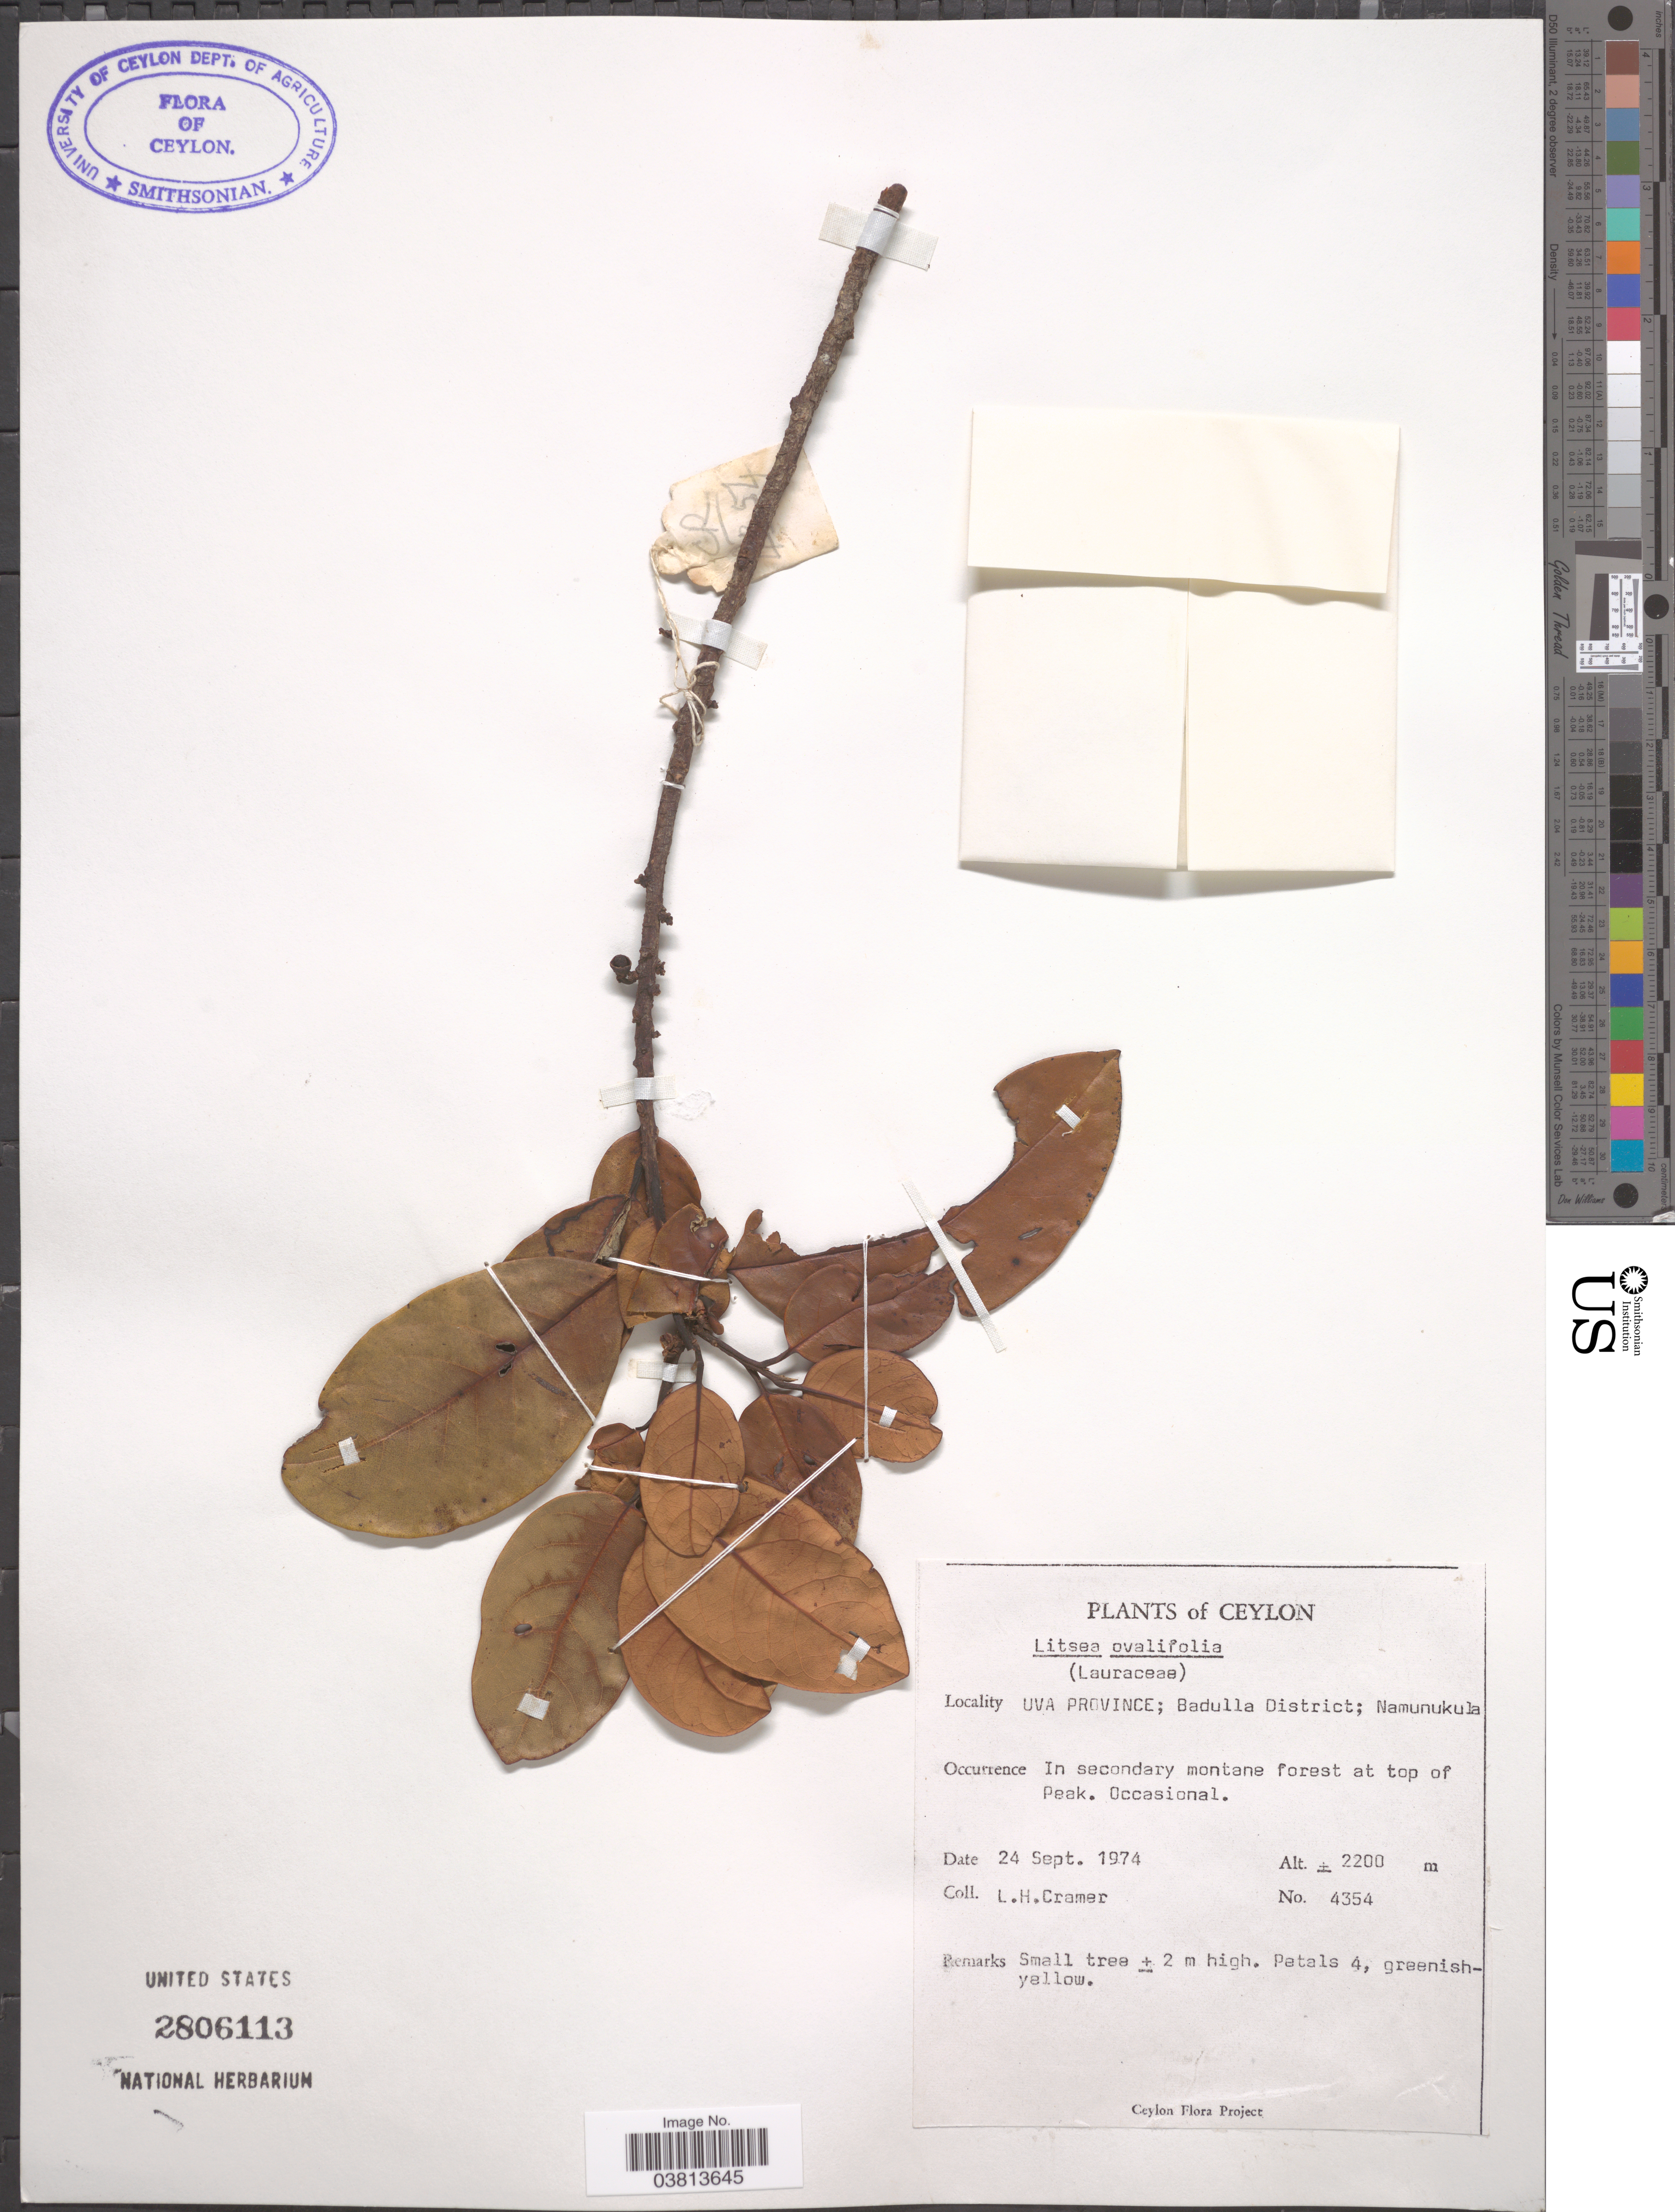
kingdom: Plantae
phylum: Tracheophyta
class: Magnoliopsida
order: Laurales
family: Lauraceae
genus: Litsea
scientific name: Litsea ovalifolia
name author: (Wight) Trimen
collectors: L. H. Cramer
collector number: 4354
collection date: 1974-09-24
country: Sri Lanka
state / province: Uva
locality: Ceylon. Badulla District; Namunukula. At top of Peak.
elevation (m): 2200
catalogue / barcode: US 2806113